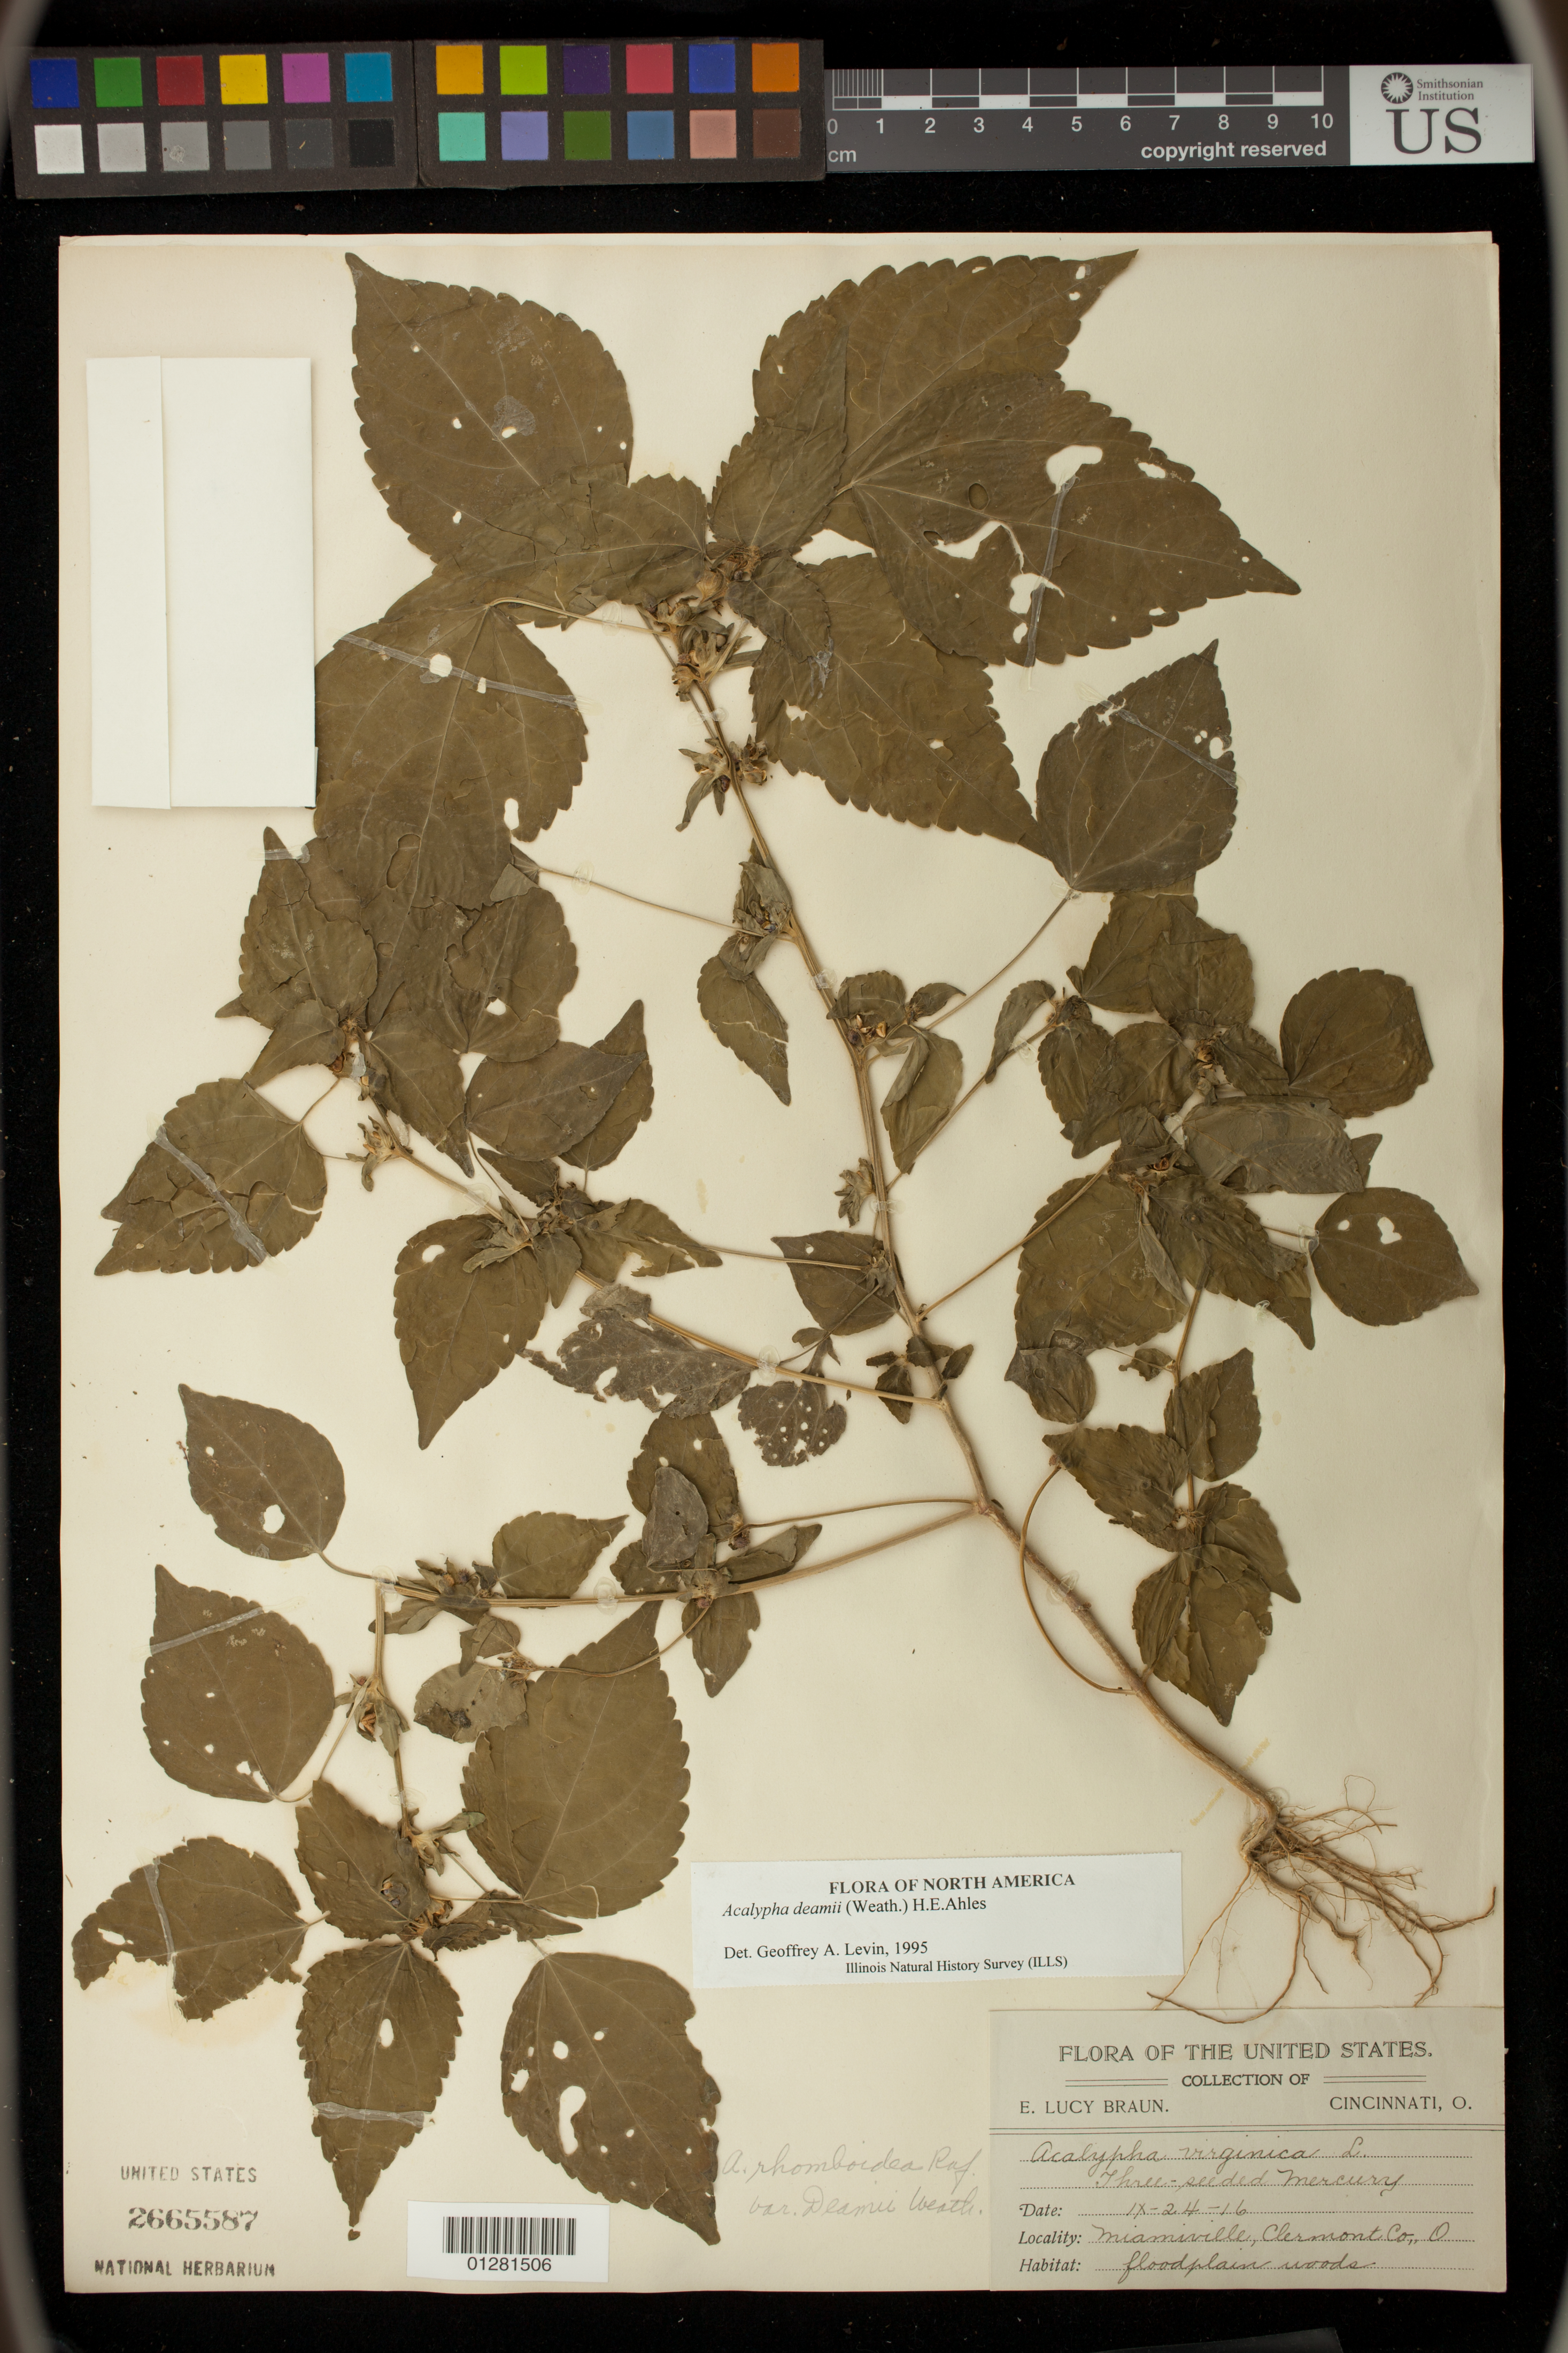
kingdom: Plantae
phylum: Tracheophyta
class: Magnoliopsida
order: Malpighiales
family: Euphorbiaceae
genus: Acalypha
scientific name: Acalypha deamii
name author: (Weath.) H.E. Ahles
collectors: L. E. Braun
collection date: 1916-09-24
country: United States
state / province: Ohio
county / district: Clermont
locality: Miamiville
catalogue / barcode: US 2665587